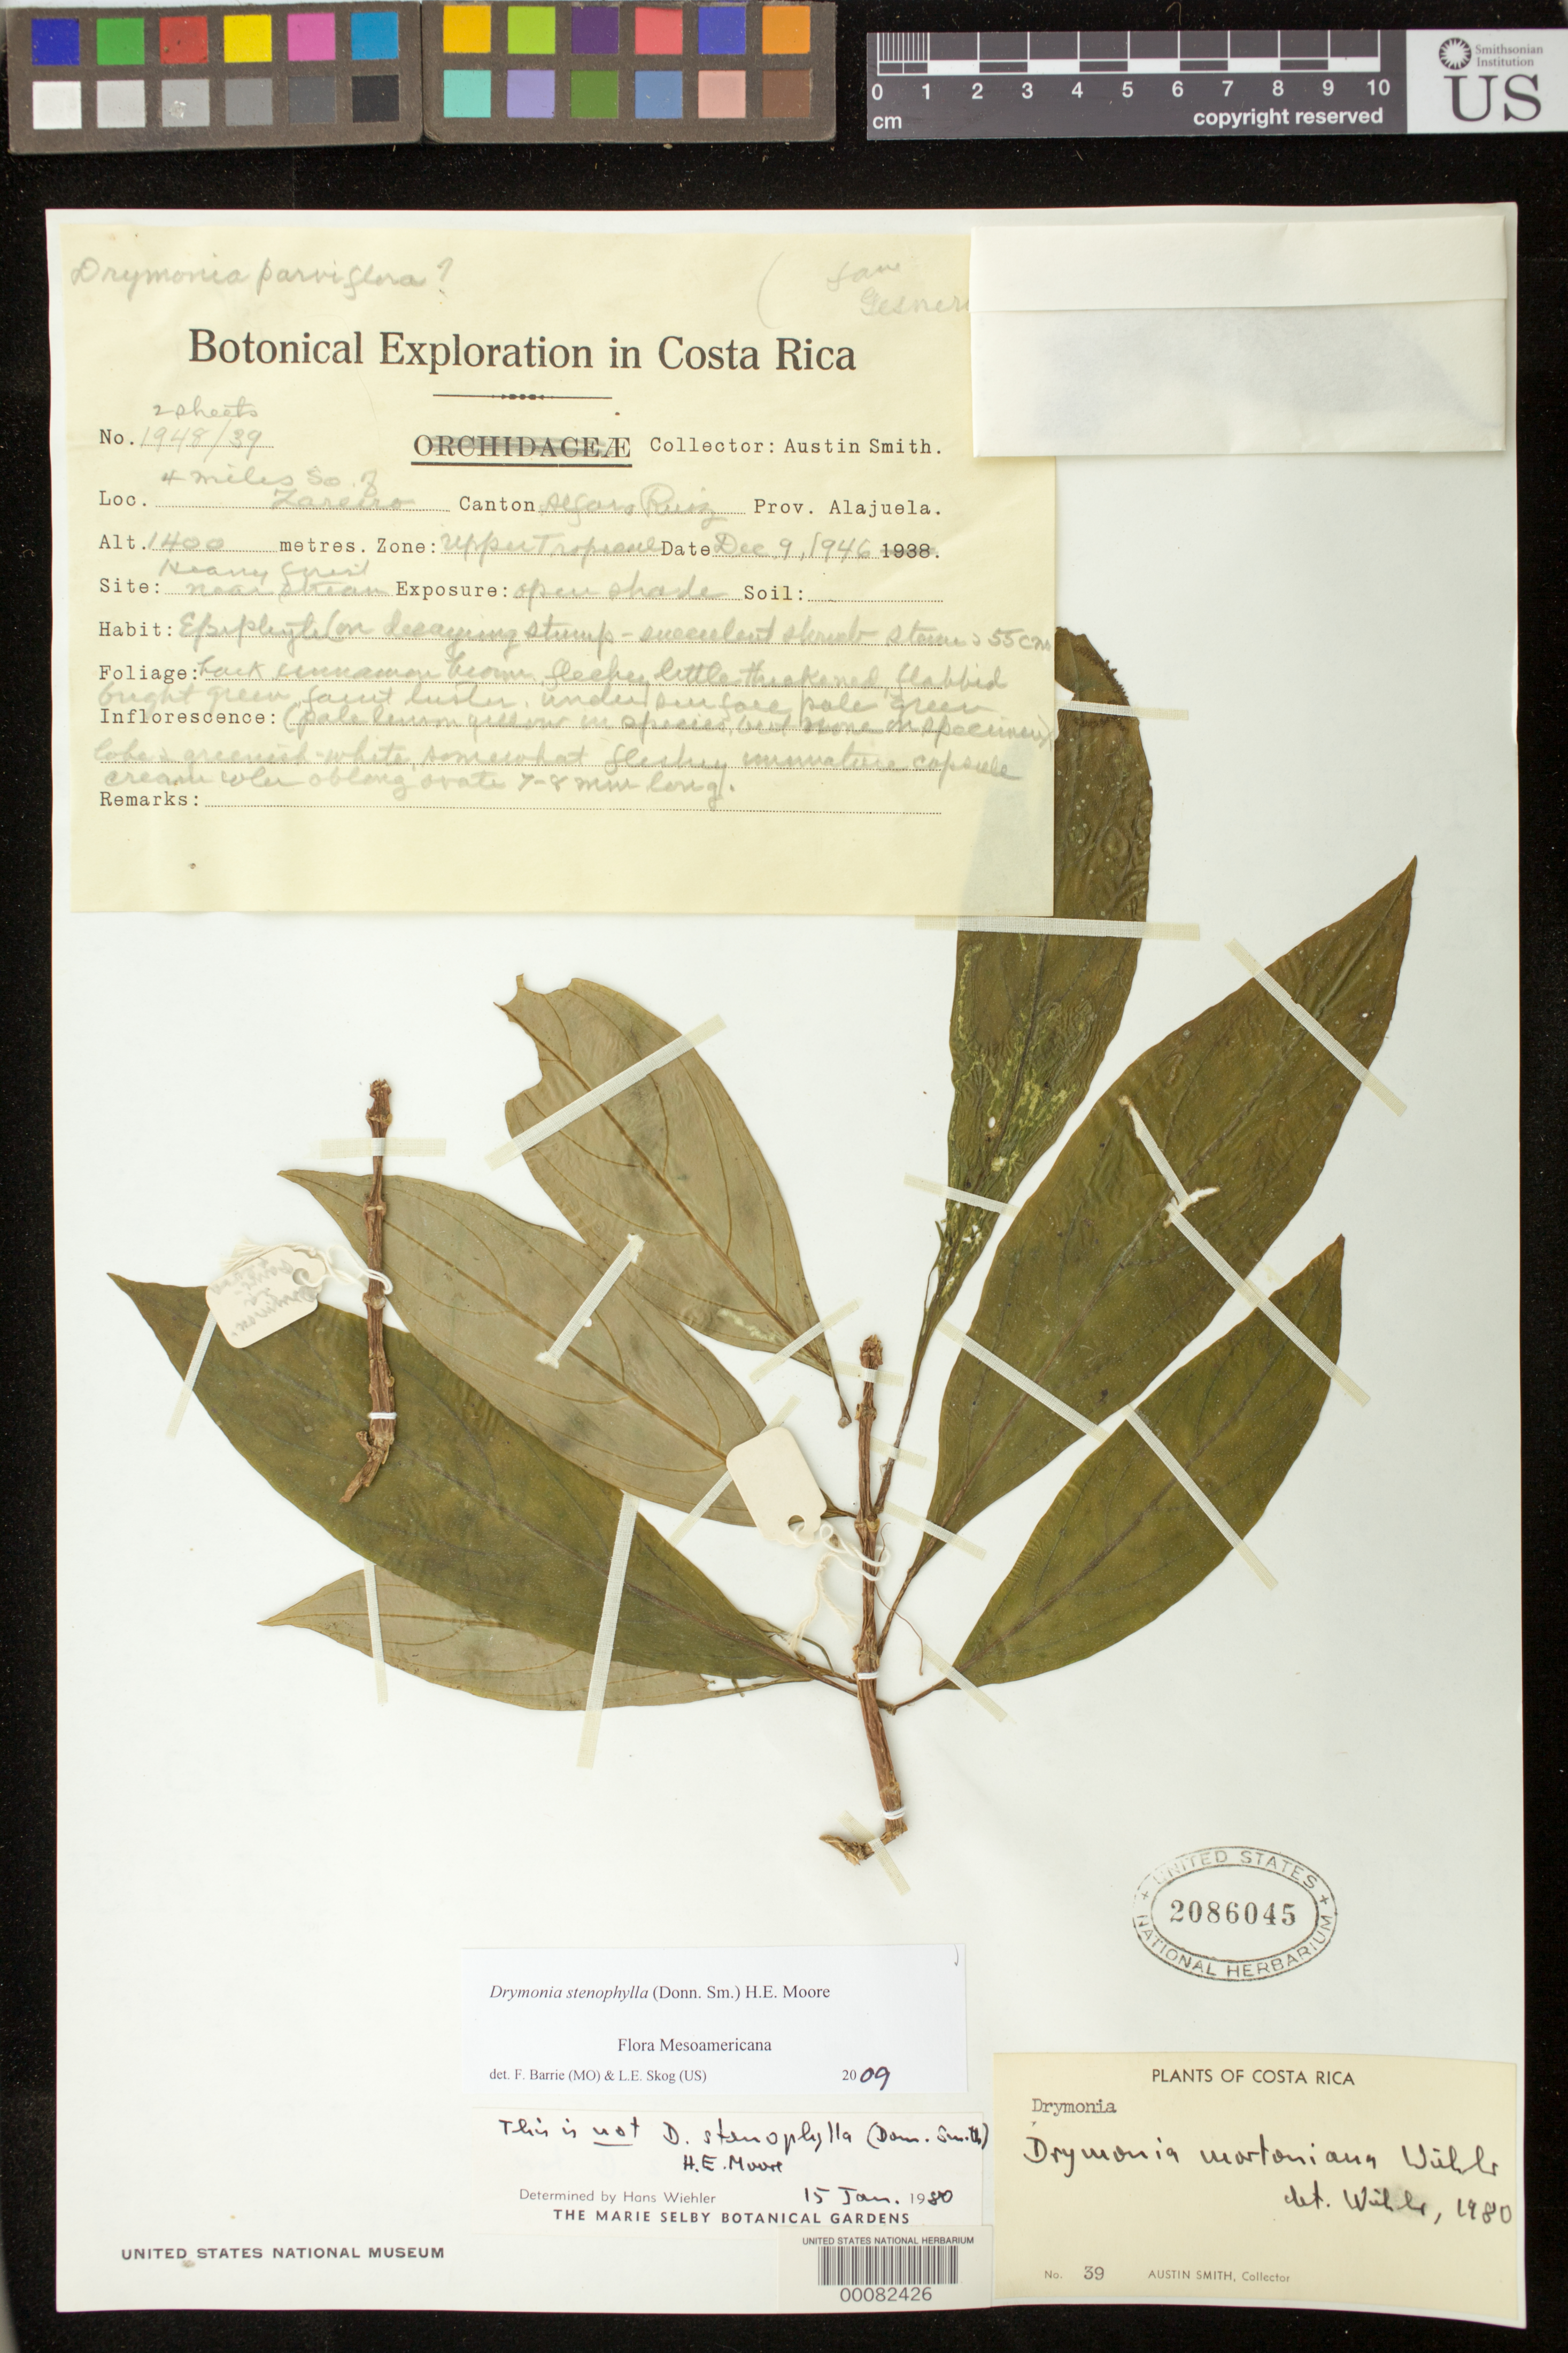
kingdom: Plantae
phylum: Tracheophyta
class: Magnoliopsida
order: Lamiales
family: Gesneriaceae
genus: Drymonia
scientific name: Drymonia stenophylla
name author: (Donn. Sm.) H.E. Moore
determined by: Barrie, F. R.; Skog, Laurence E.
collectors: Aust P. Smith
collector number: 1948/ 39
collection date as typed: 09 Dec 1946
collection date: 1946-12-09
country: Costa Rica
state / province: Alajuela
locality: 4 miles S of Zarcero, Canton Alfaro Ruiz, Prov. Alajuela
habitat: Upper tropical heavy forest near stream in open shade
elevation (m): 1400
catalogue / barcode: US 2086045